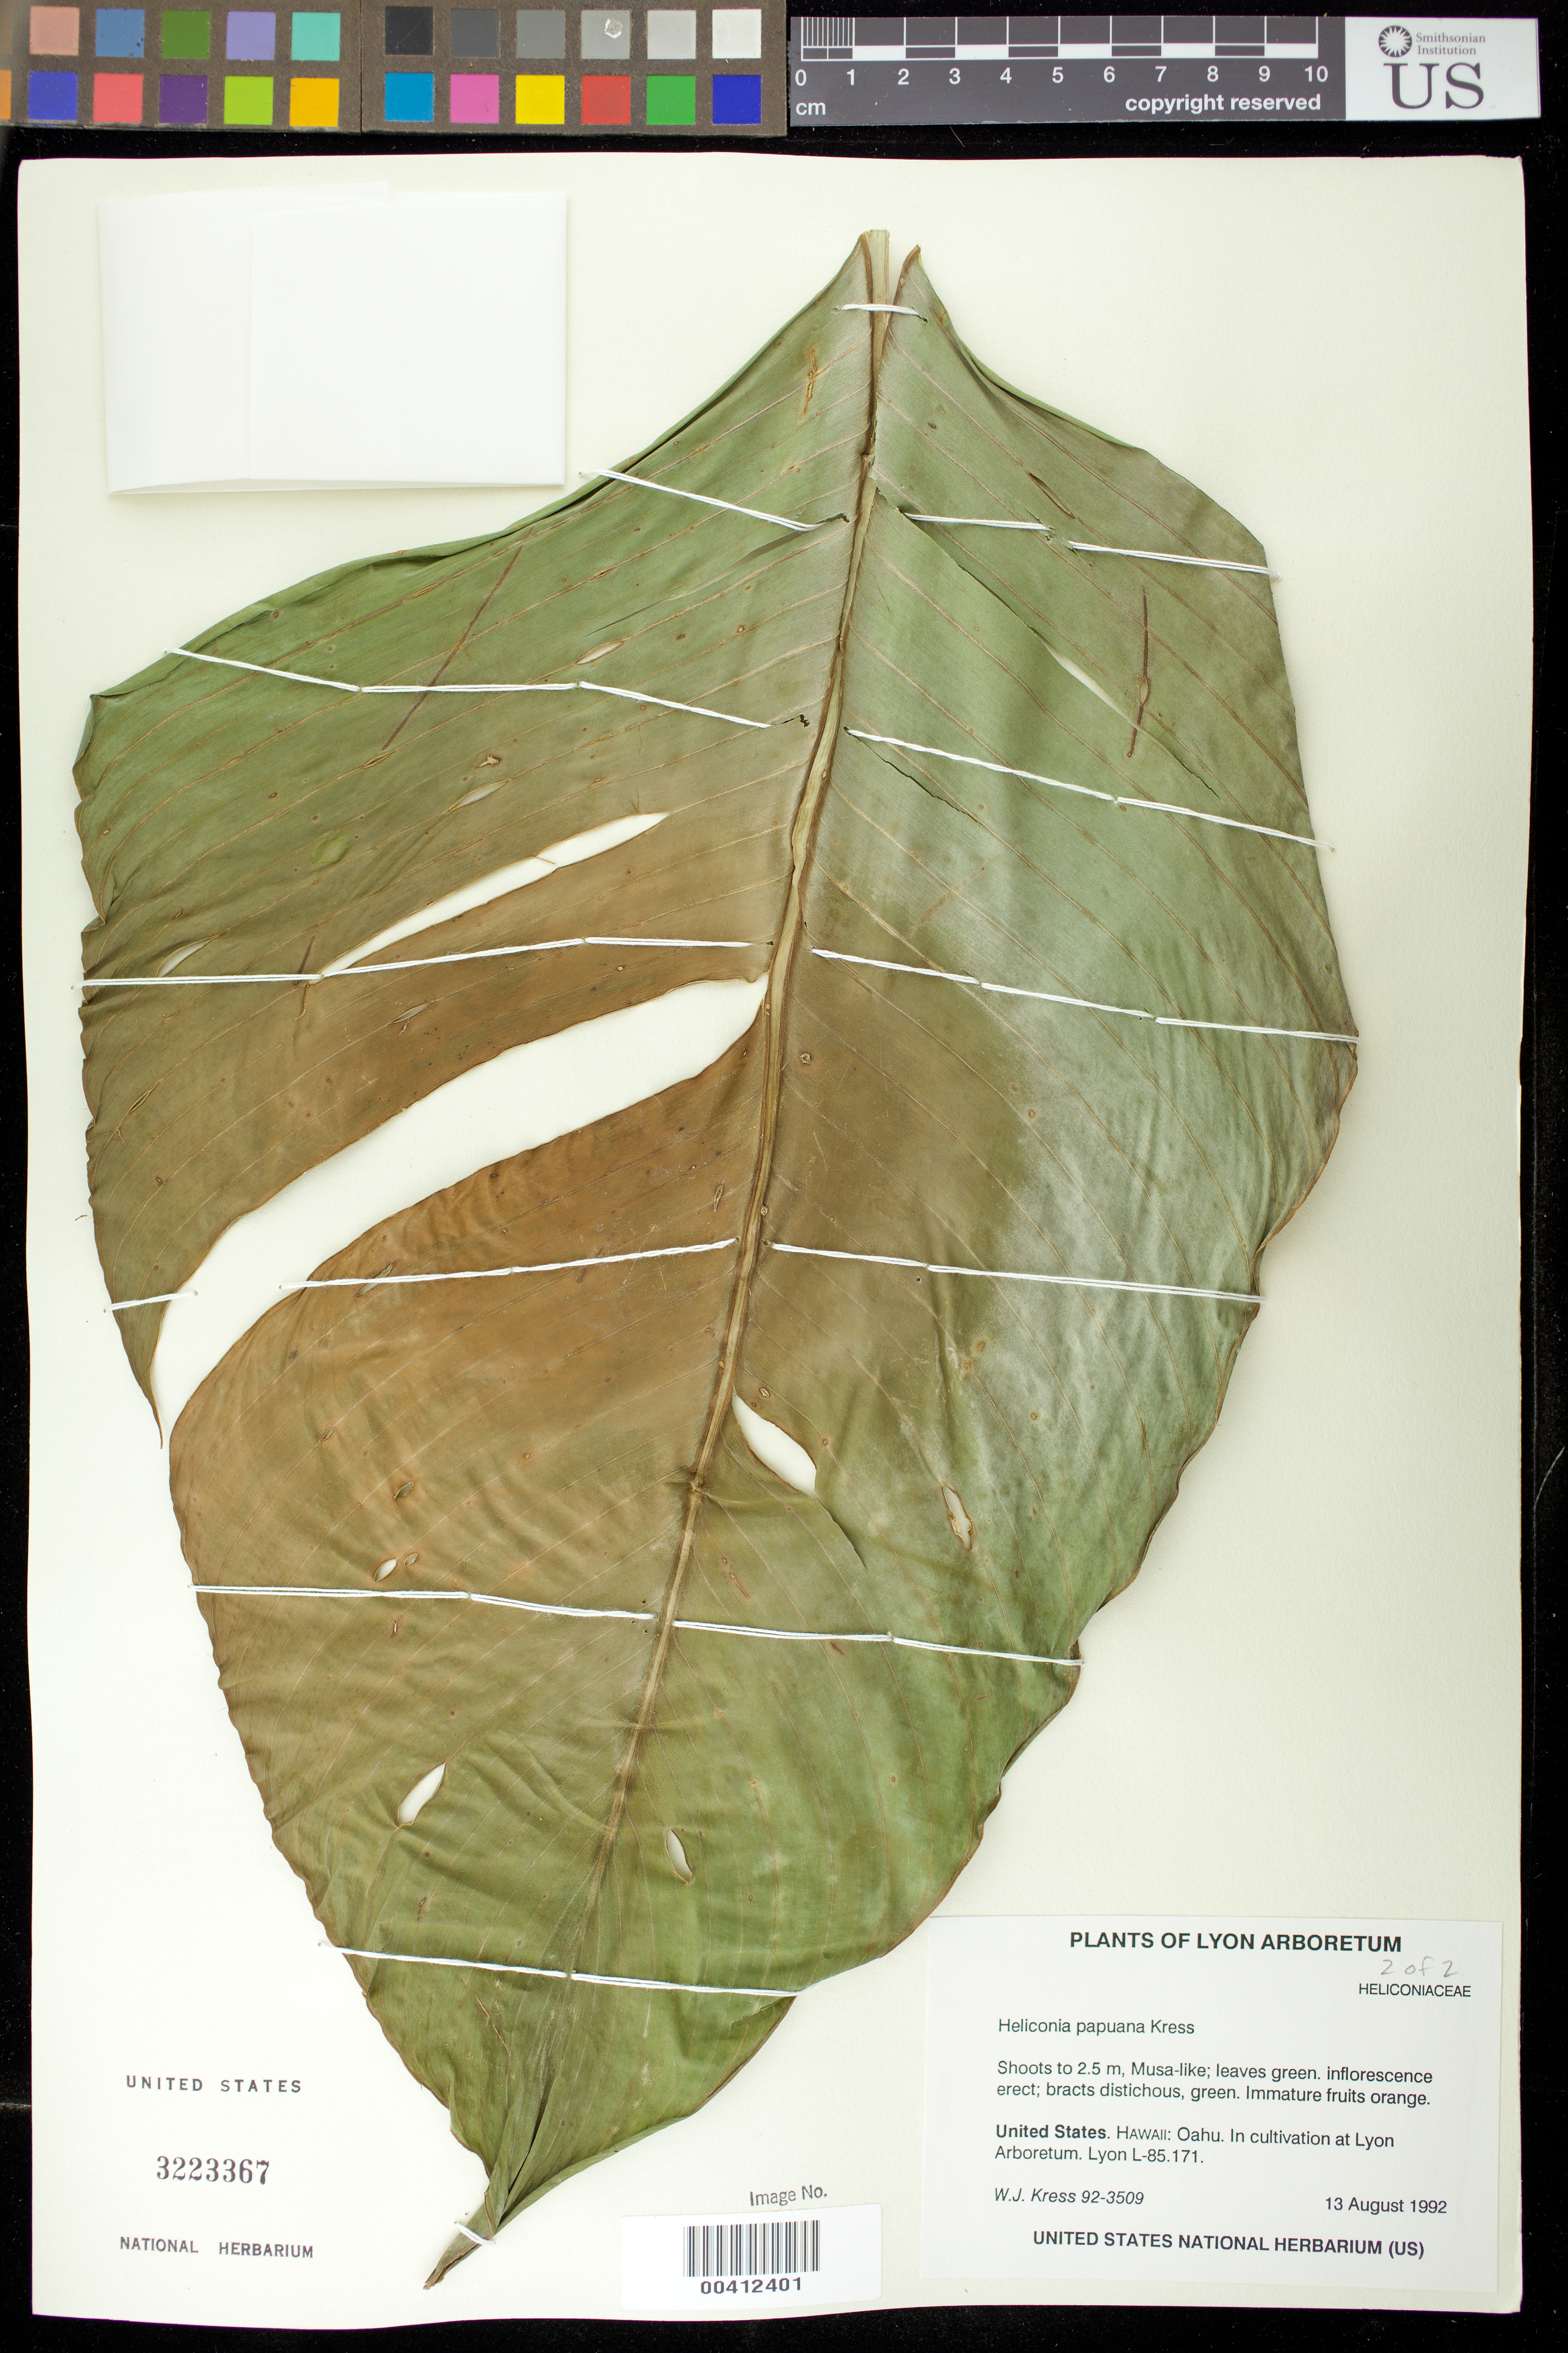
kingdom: Plantae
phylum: Tracheophyta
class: Liliopsida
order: Zingiberales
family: Heliconiaceae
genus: Heliconia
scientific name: Heliconia papuana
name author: W.J. Kress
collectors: W. J. Kress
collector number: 92-3509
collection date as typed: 13 Aug 1992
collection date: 1992-08-13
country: United States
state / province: Hawaii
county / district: Honolulu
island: Oahu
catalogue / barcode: US 3223367